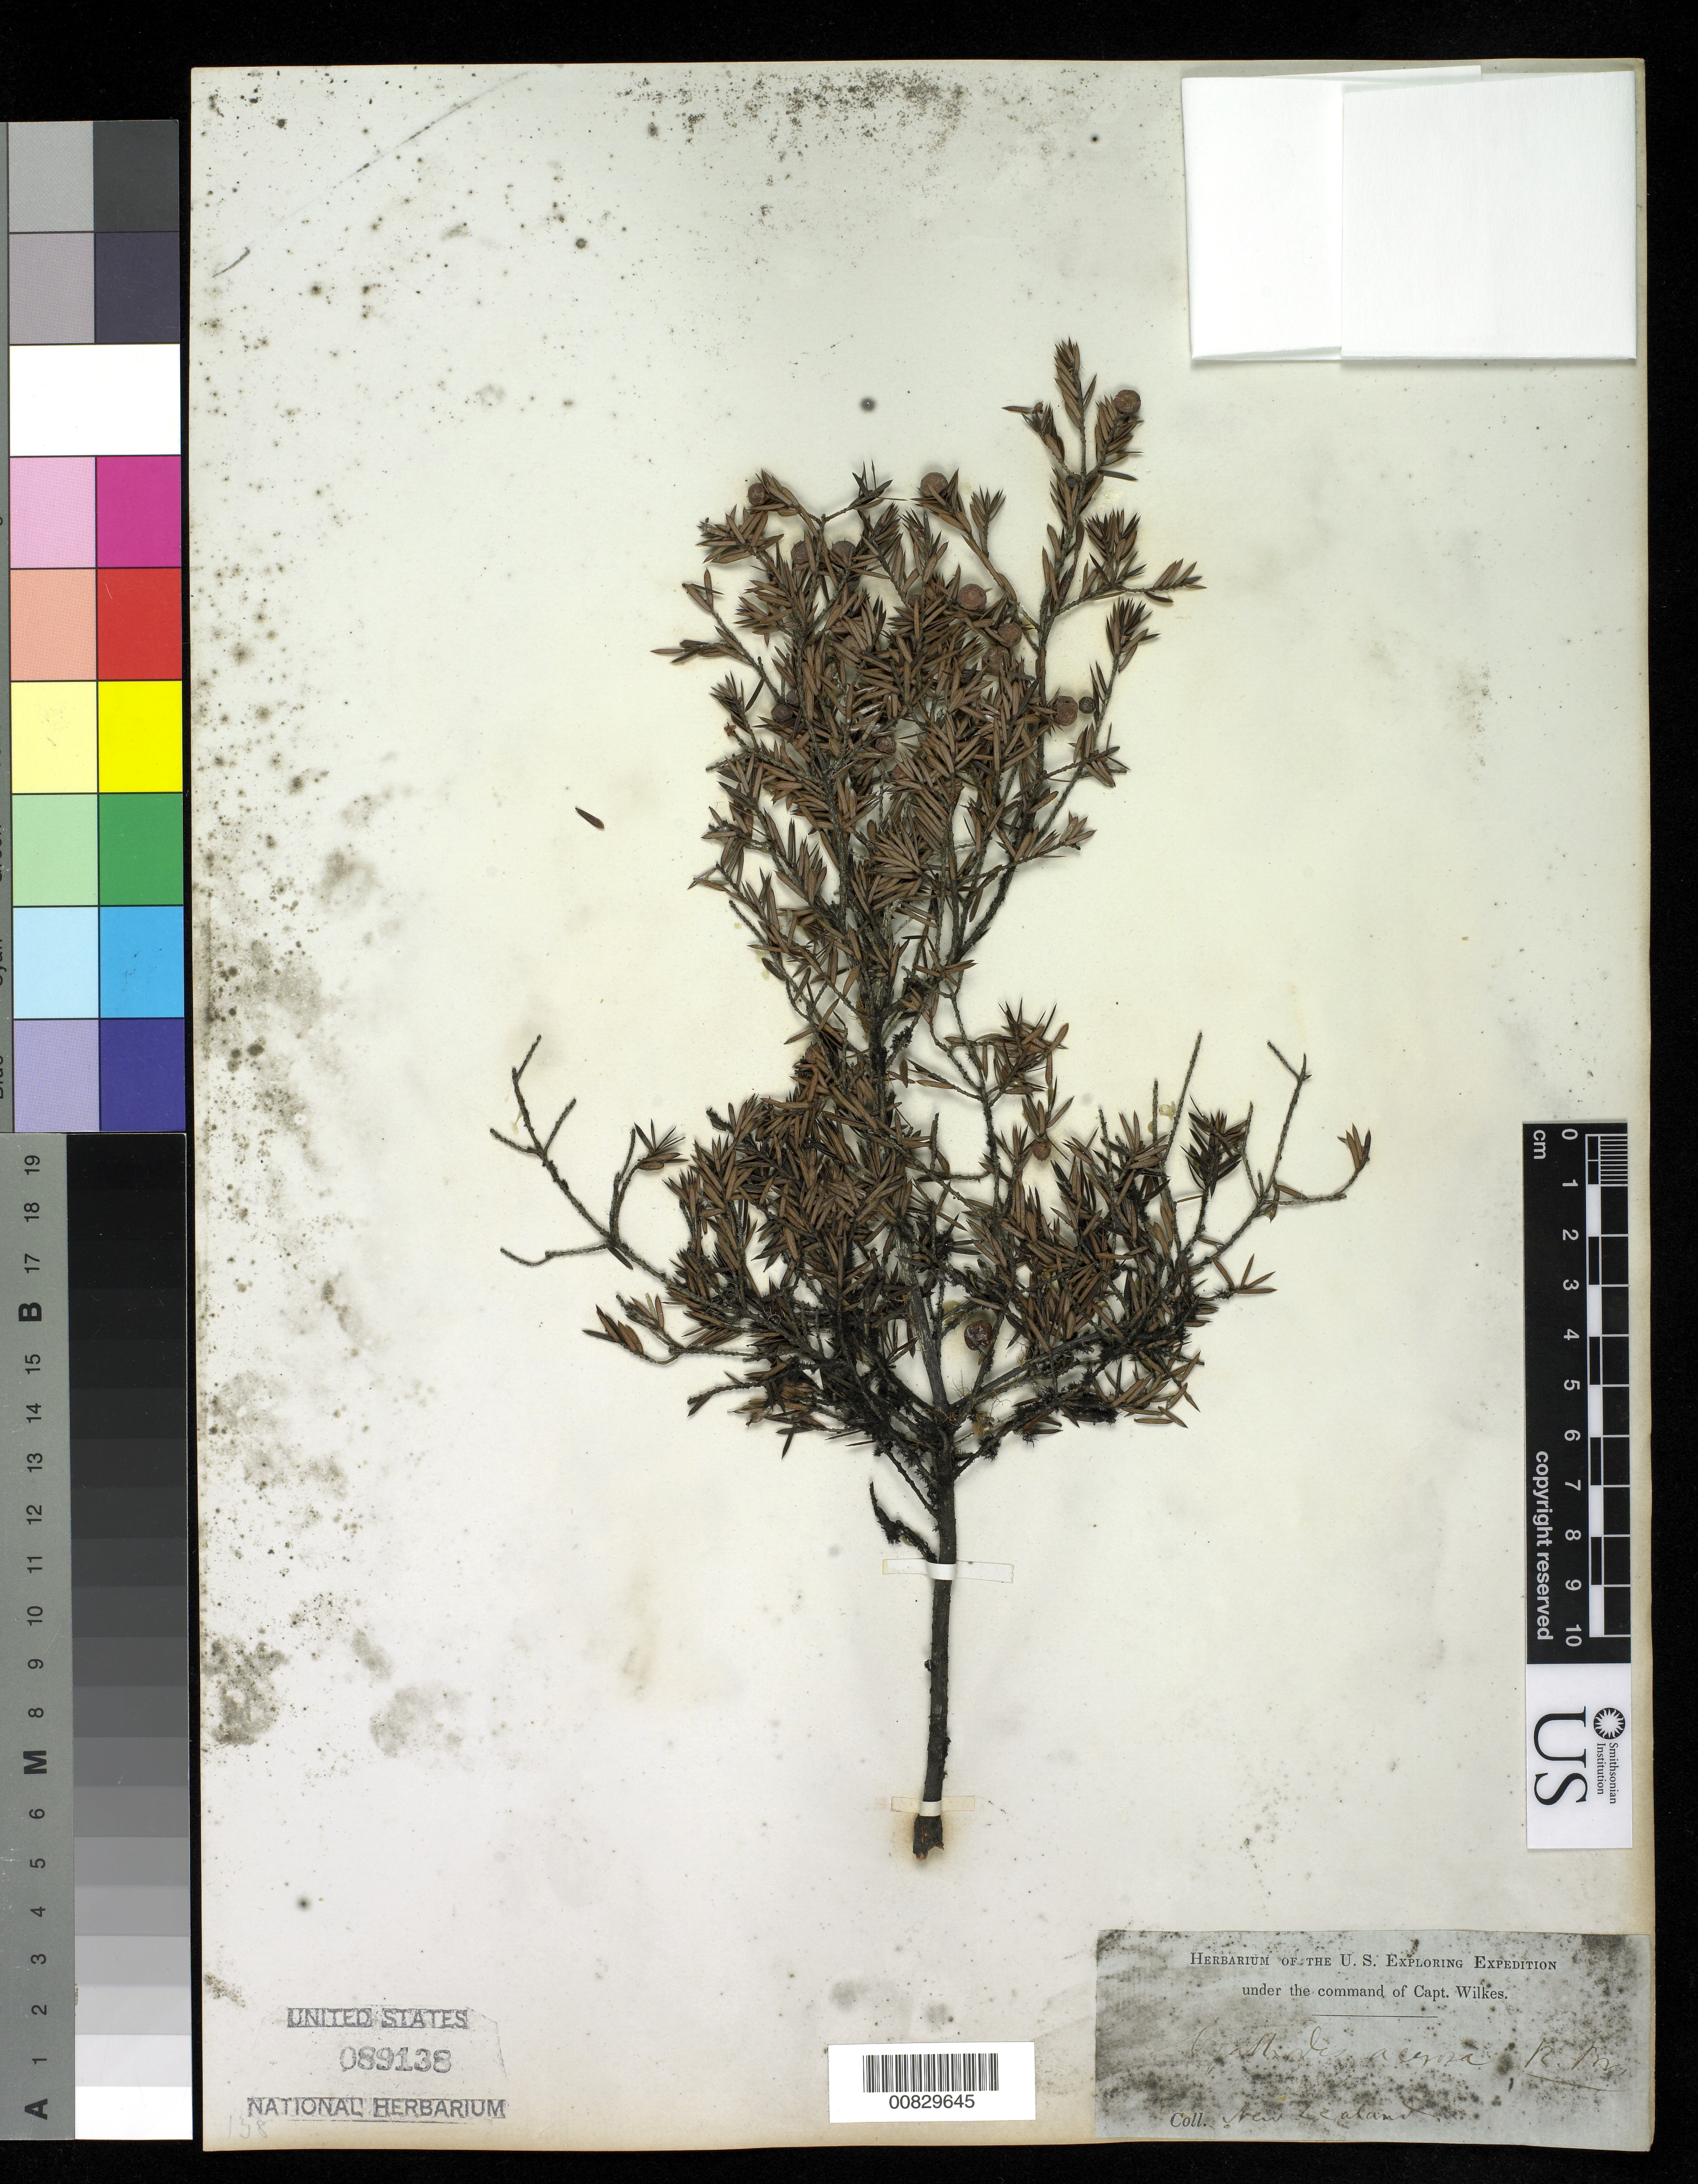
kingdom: Plantae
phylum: Tracheophyta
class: Magnoliopsida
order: Ericales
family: Ericaceae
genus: Cyathodes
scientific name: Cyathodes acerosa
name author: (Gaertn.) Roem. & Schult.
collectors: Wilkes Explor. Exped.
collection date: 1838/1842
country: New Zealand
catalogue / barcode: US 89138